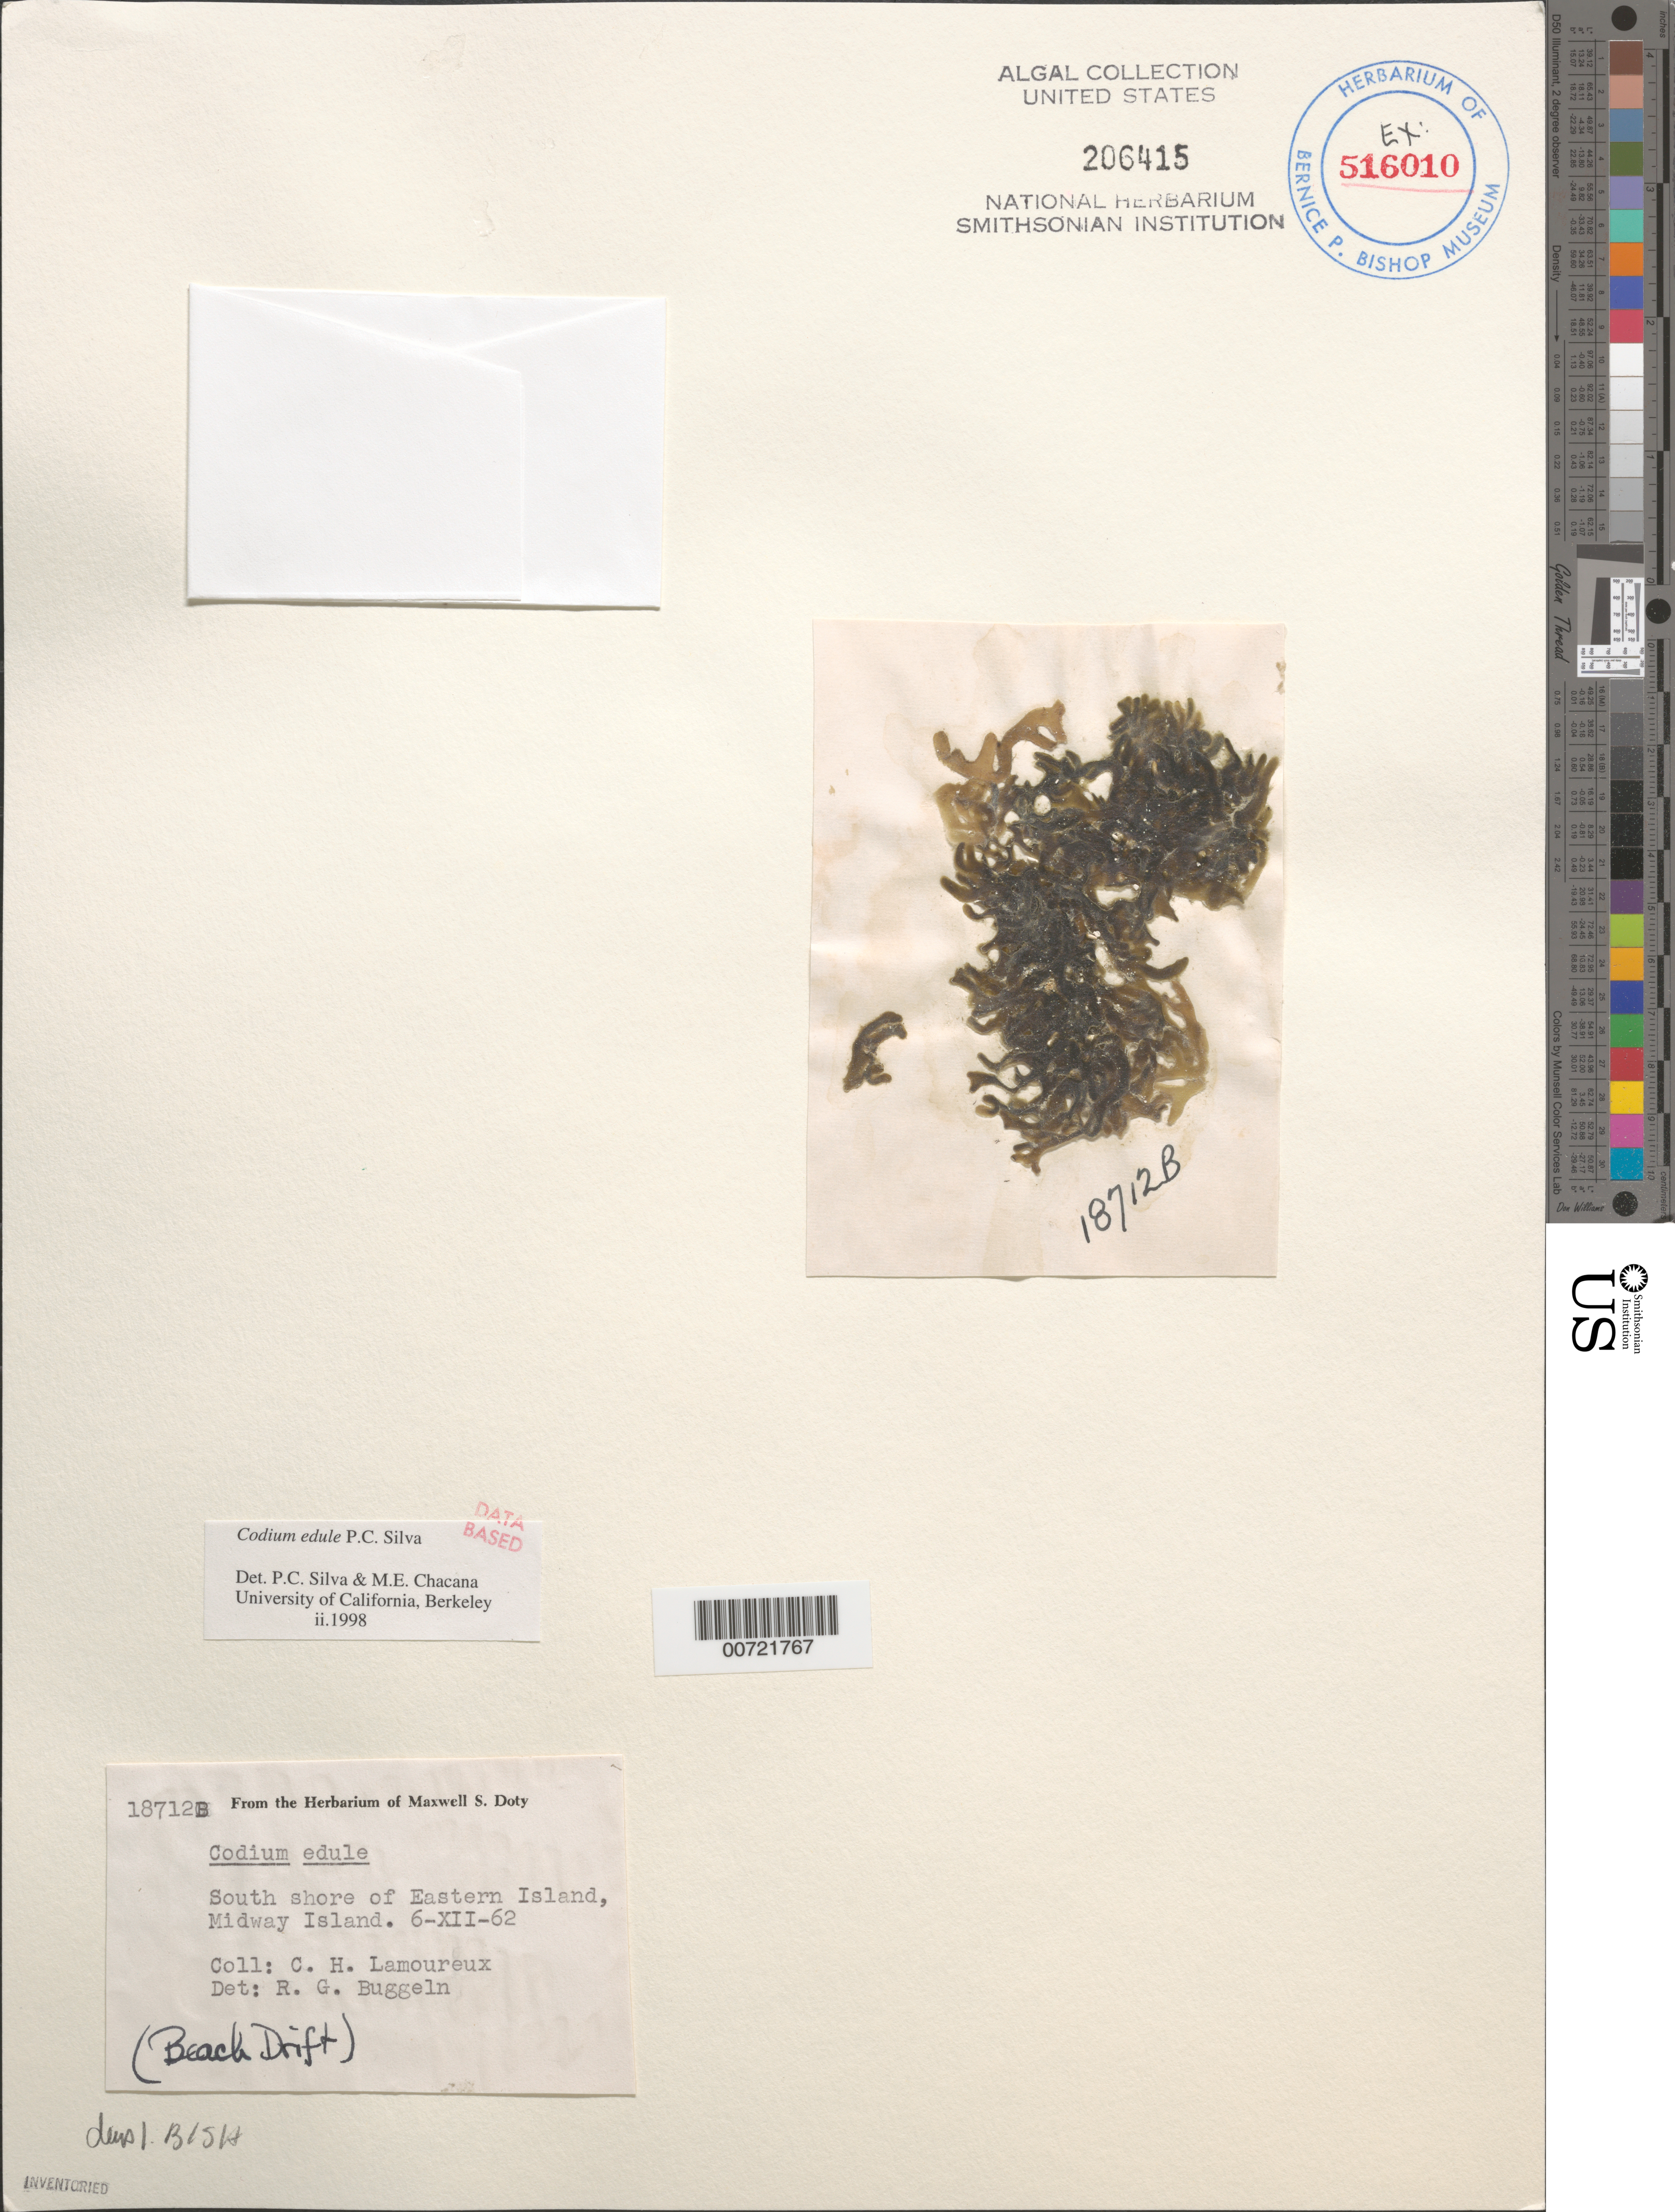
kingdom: Plantae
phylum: Chlorophyta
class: Ulvophyceae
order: Bryopsidales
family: Codiaceae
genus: Codium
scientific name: Codium edule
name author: P.C. Silva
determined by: Pedroche, F. F.; Silva, P. C.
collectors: C. H. Lamoureux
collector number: MSD 18712b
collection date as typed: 06 Dec 1962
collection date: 1962-12-06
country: U.S. Administered Pacific Islands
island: Midway Atoll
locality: South shore. Eastern Islet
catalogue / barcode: US 206415